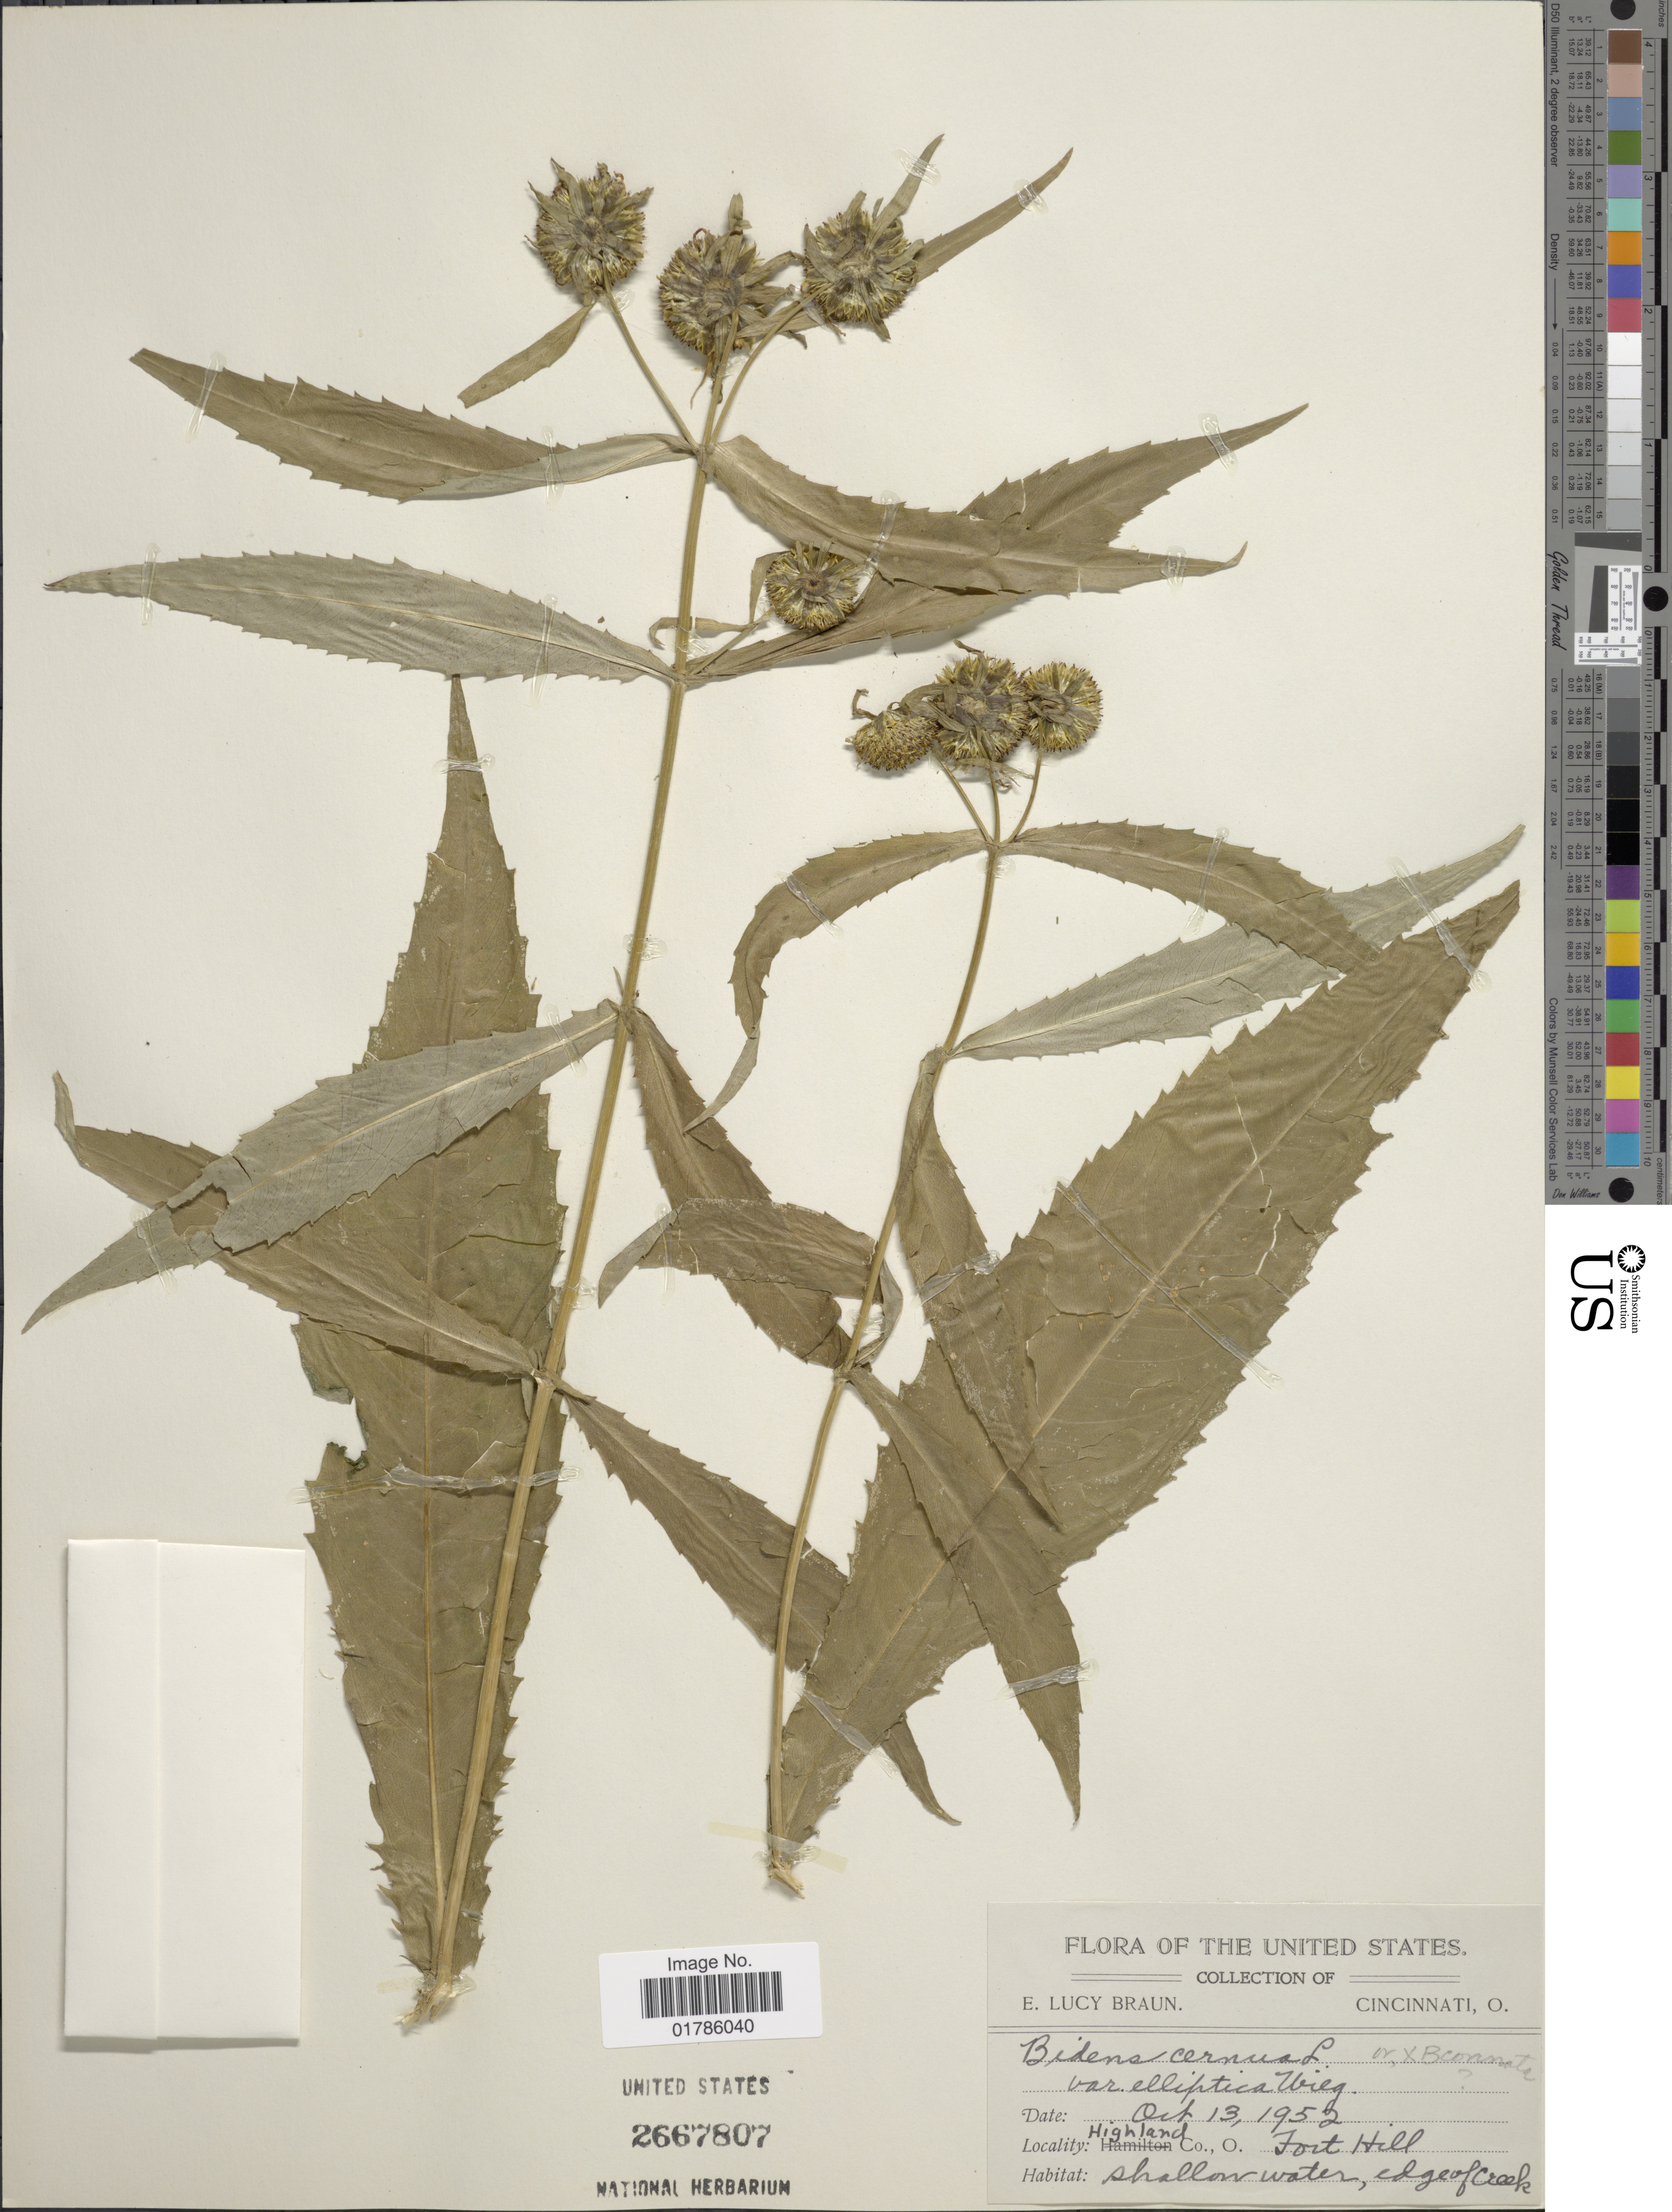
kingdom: Plantae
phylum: Tracheophyta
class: Magnoliopsida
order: Asterales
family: Asteraceae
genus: Bidens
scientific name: Bidens cernua var. elliptica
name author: Wiegand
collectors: E. L. Braun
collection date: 1952-10-13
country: United States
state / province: Ohio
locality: Highland Co., Fort Hill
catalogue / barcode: US 2667807